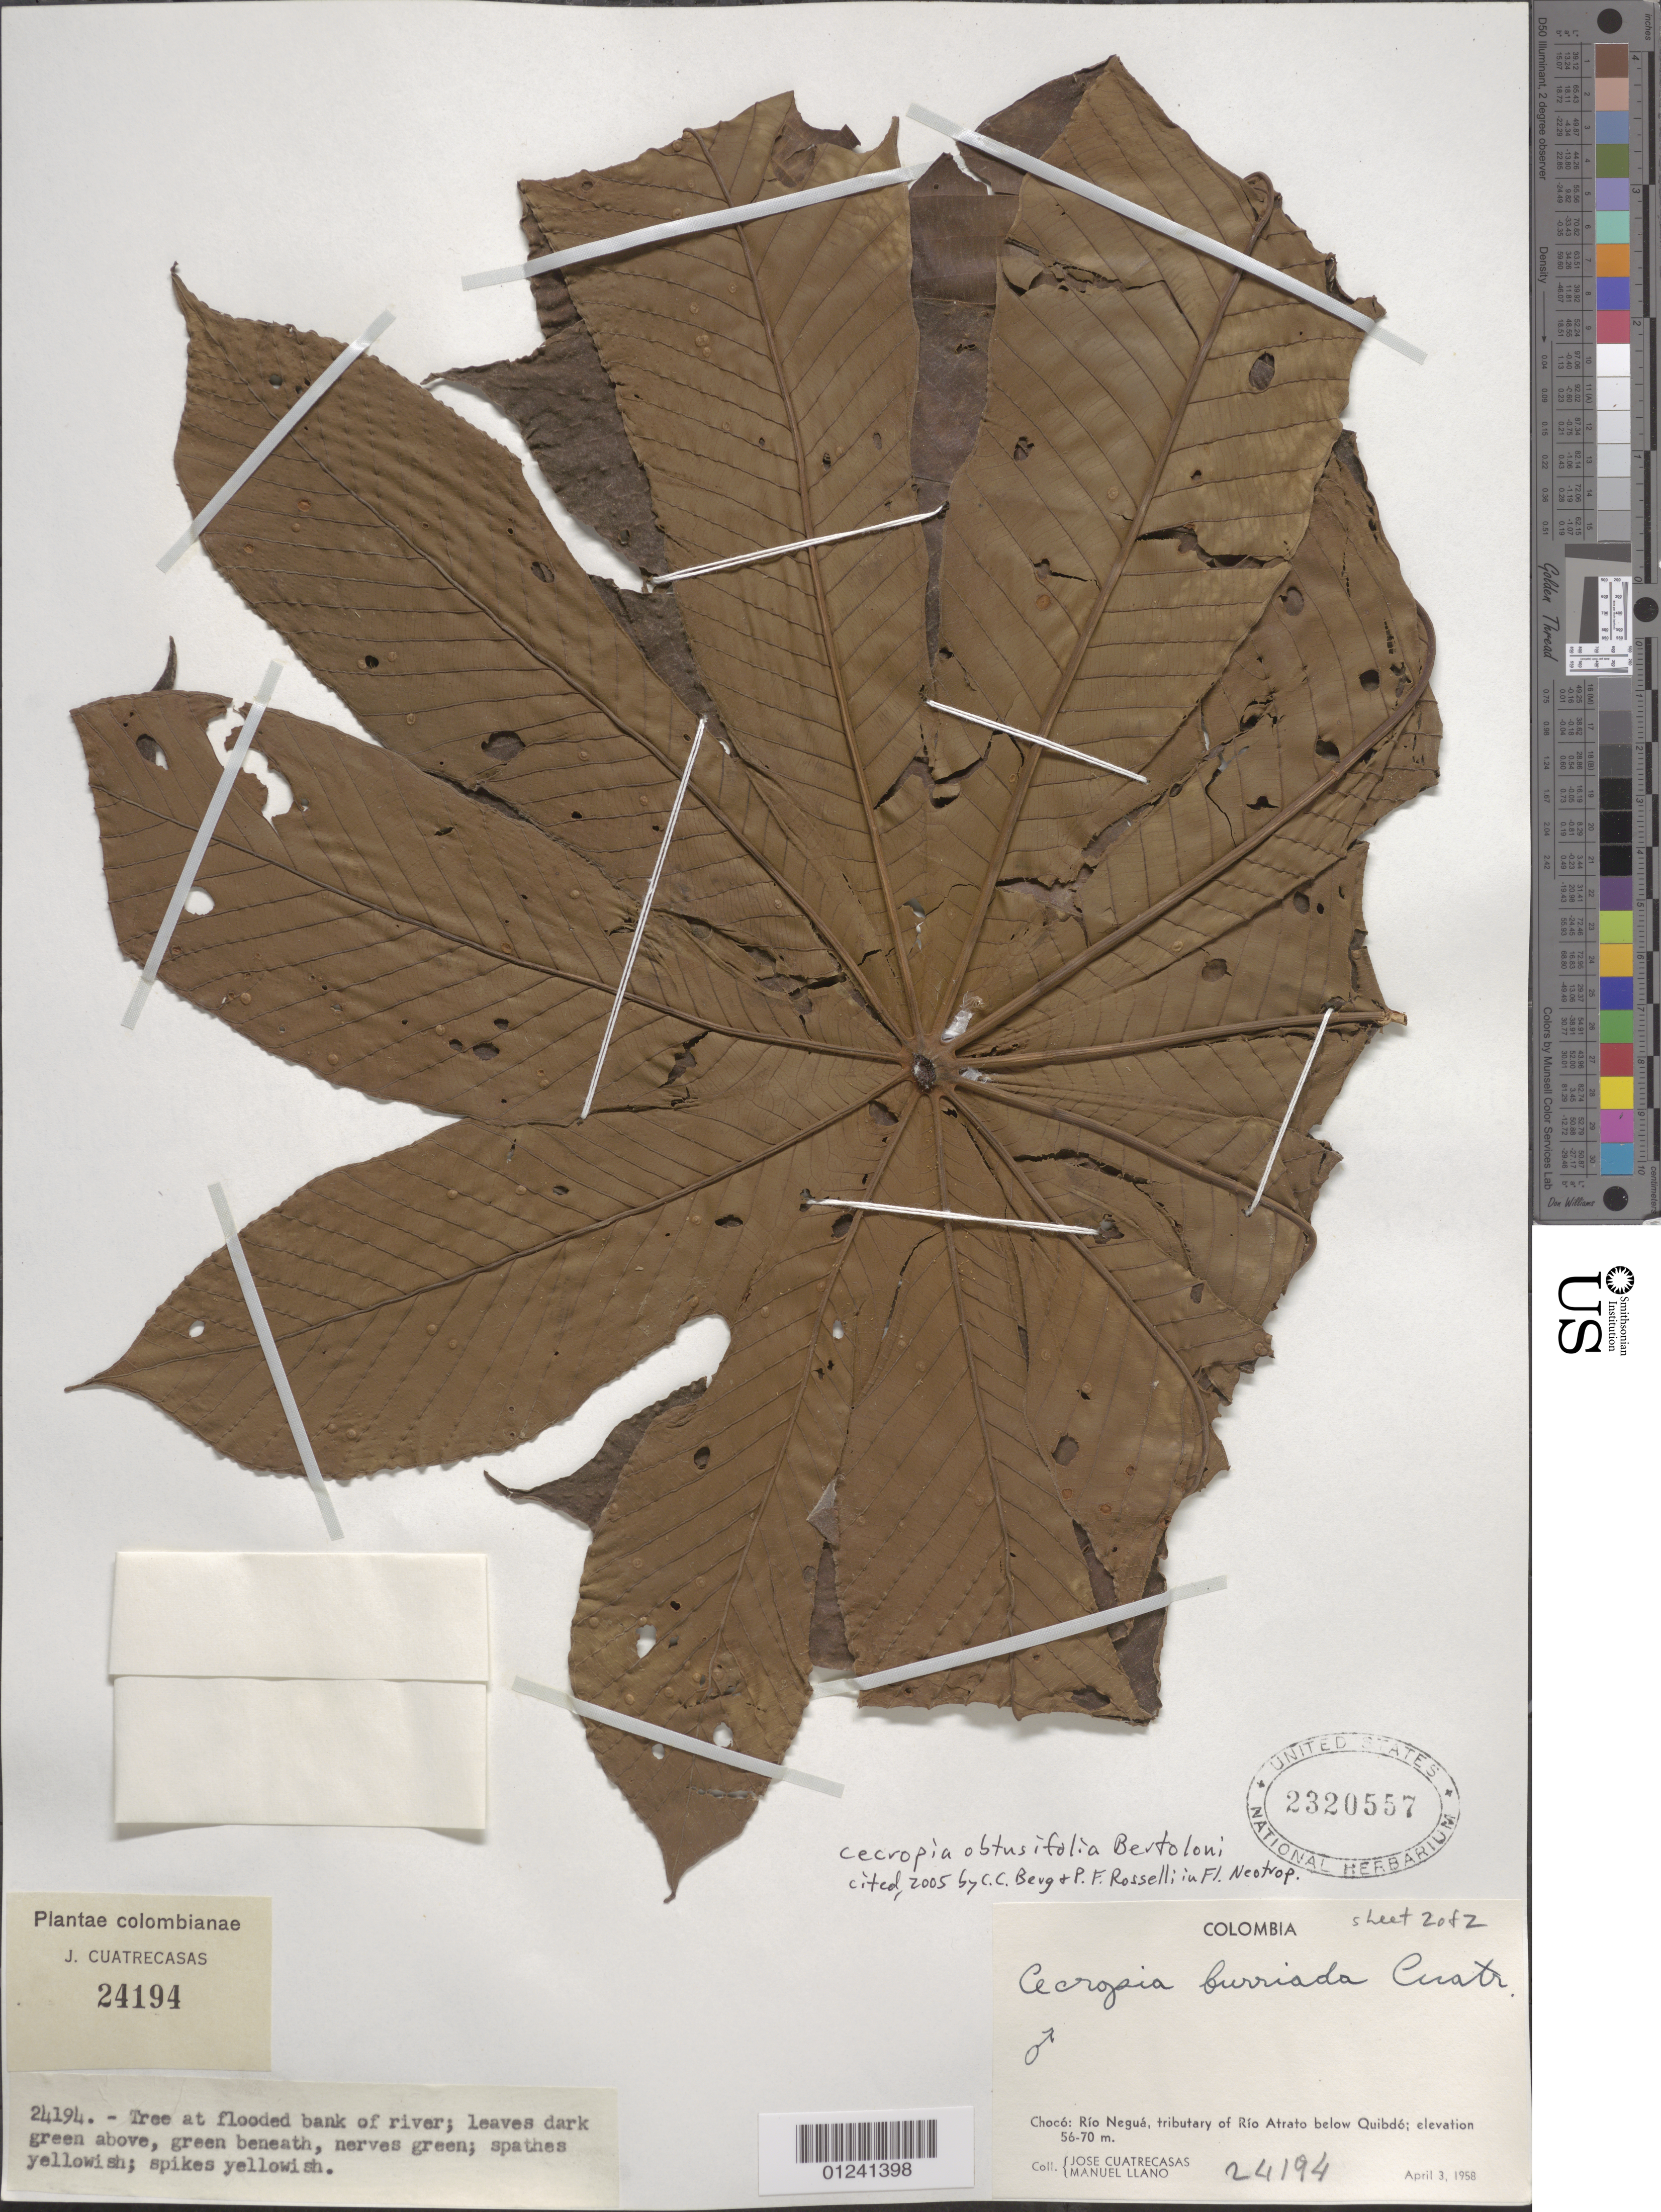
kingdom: Plantae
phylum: Tracheophyta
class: Magnoliopsida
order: Rosales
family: Urticaceae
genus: Cecropia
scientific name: Cecropia telenitida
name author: Cuatrec.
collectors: J. Cuatrecasas & M. Llano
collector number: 24194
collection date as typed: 03 Apr 1958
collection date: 1958-04-03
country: Colombia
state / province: Chocó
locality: Rio Negua, tributary of Rio Atrato below Quibdo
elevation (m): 56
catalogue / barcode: US 2320557